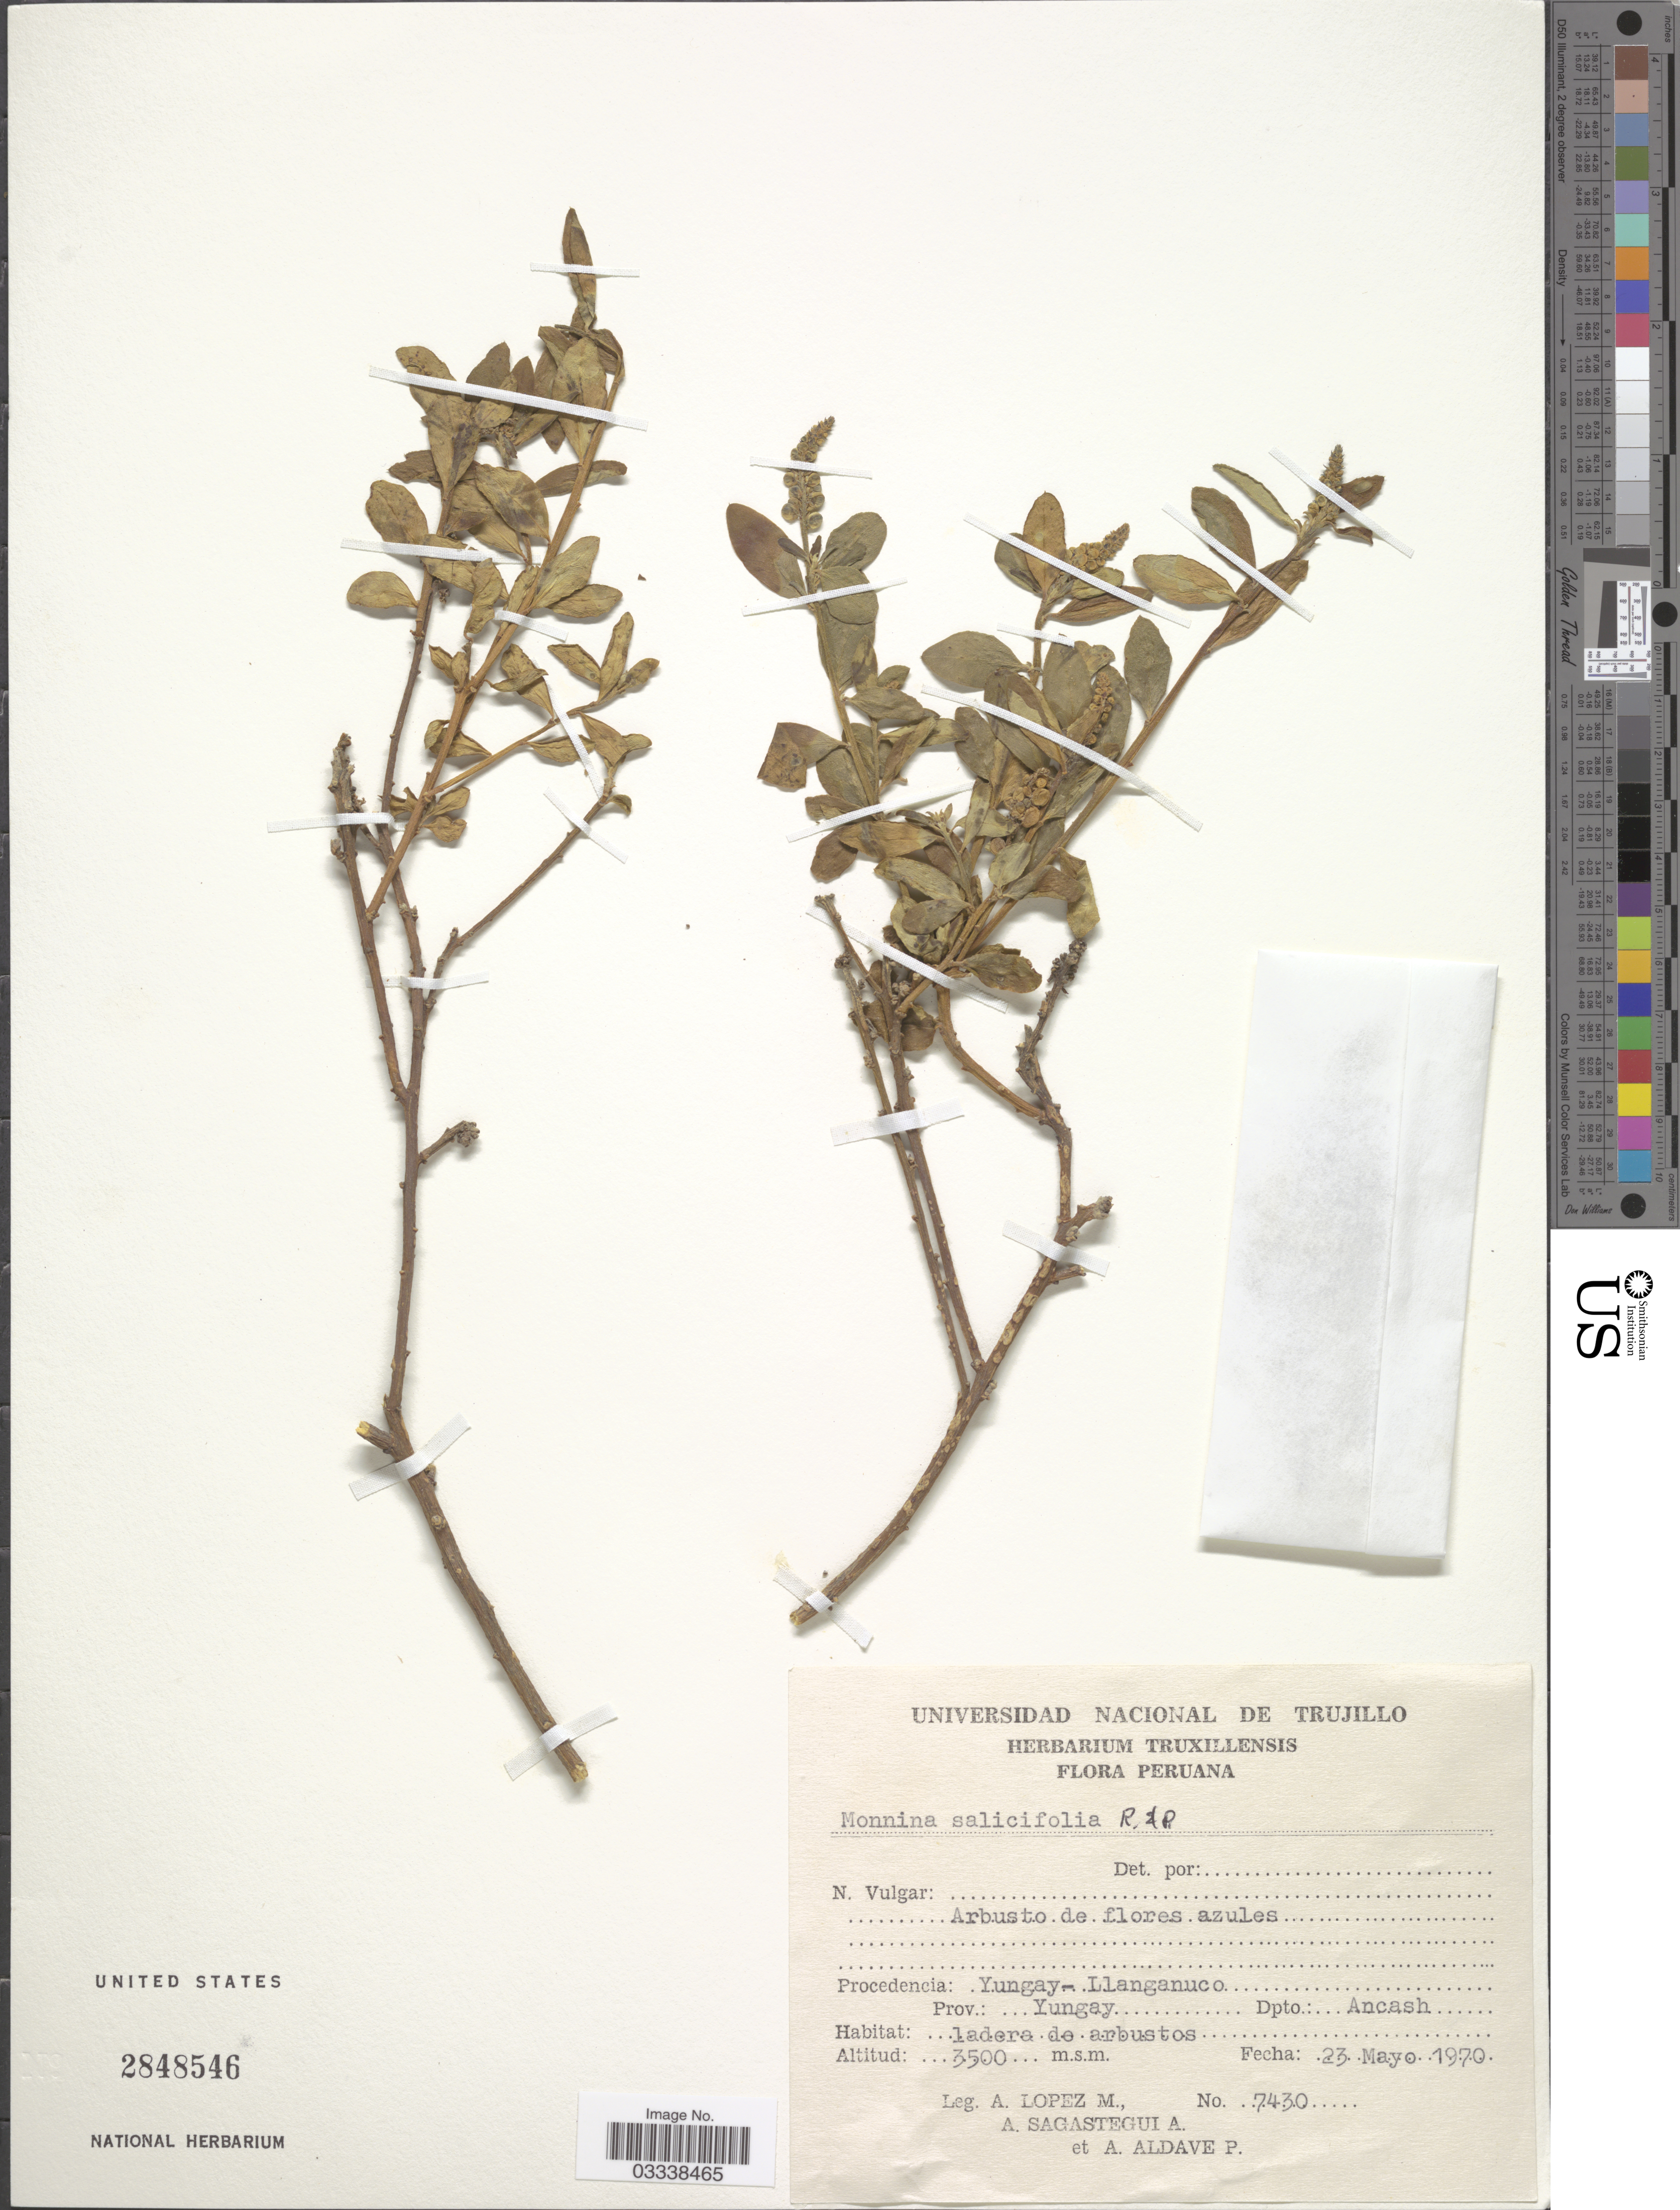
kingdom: Plantae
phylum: Tracheophyta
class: Magnoliopsida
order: Fabales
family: Polygalaceae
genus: Monnina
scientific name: Monnina salicifolia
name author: Ruiz & Pav.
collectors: A. López M., A. Sagástegui A. & A. Aldave P.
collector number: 7430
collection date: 1970-05-23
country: Peru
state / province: Ancash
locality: Procedencia: Yungay-Llanganuco, Prov. Yungay, Dpto. Ancash.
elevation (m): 3500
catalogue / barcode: US 2848546